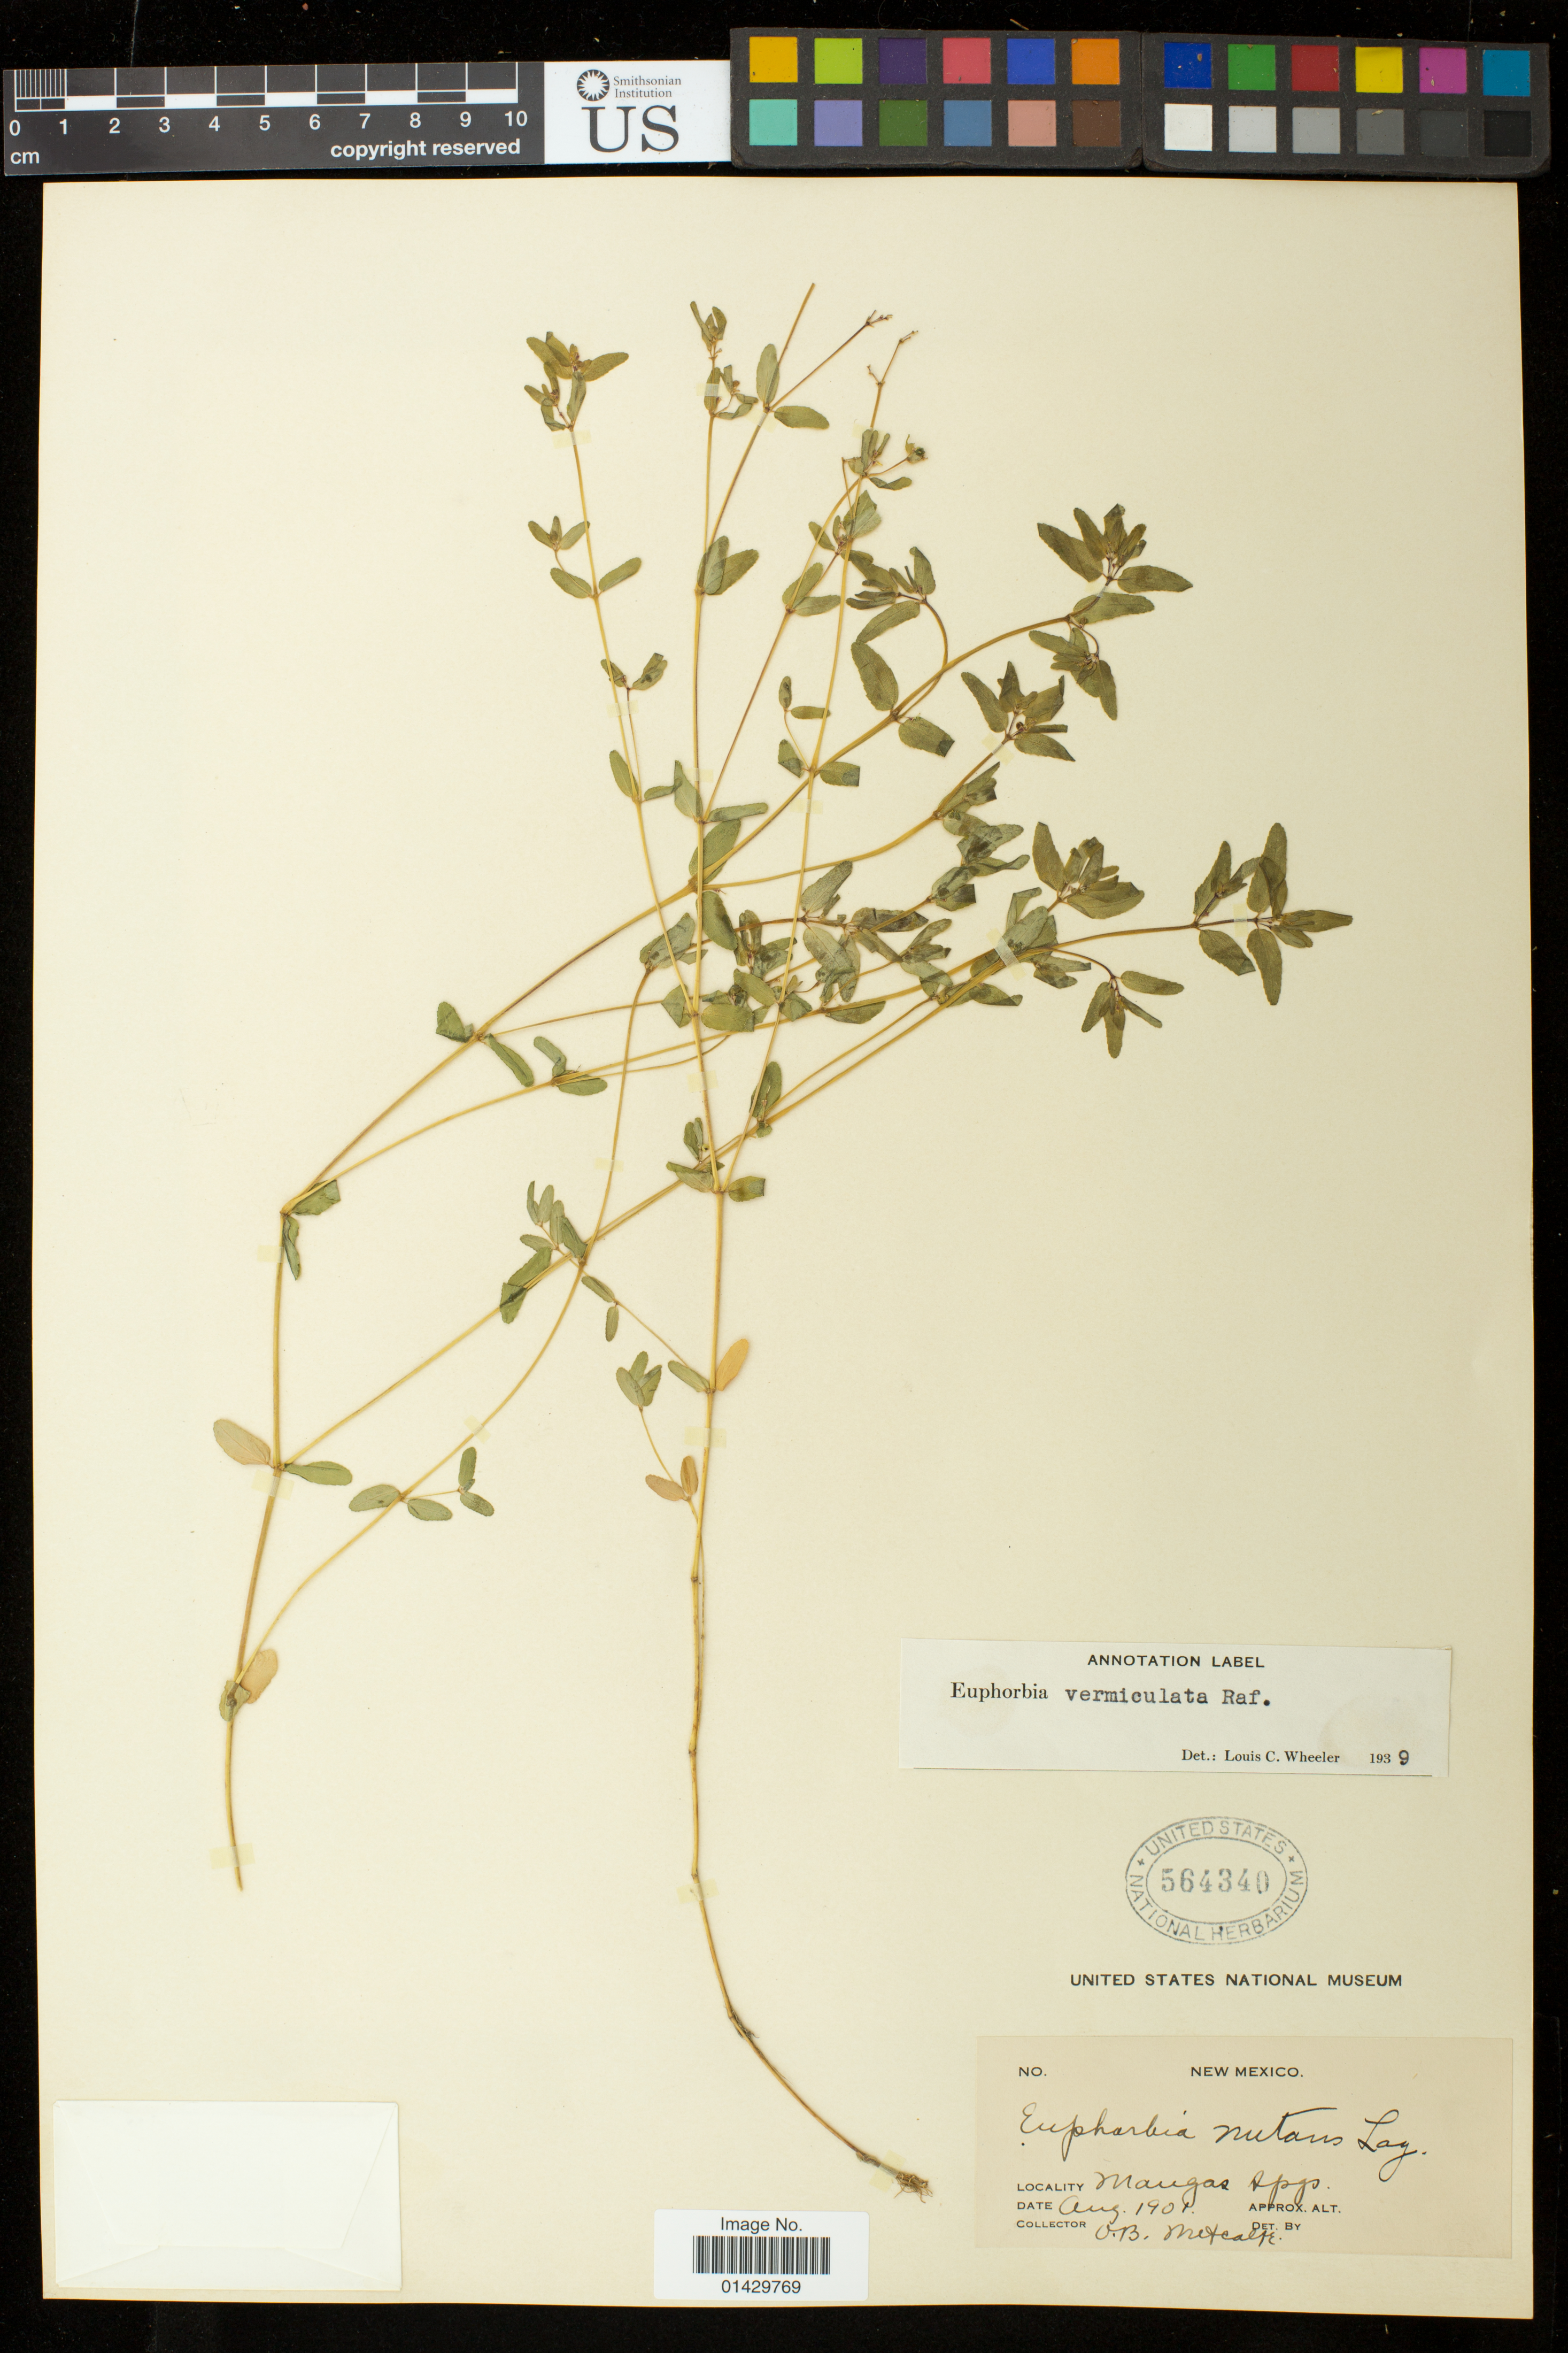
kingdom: Plantae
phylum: Tracheophyta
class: Magnoliopsida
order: Malpighiales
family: Euphorbiaceae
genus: Euphorbia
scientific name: Euphorbia vermiculata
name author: Raf.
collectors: O. B. Metcalfe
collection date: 1901-08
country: United States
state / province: New Mexico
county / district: Grant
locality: Mangas Spgs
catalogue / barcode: US 564340